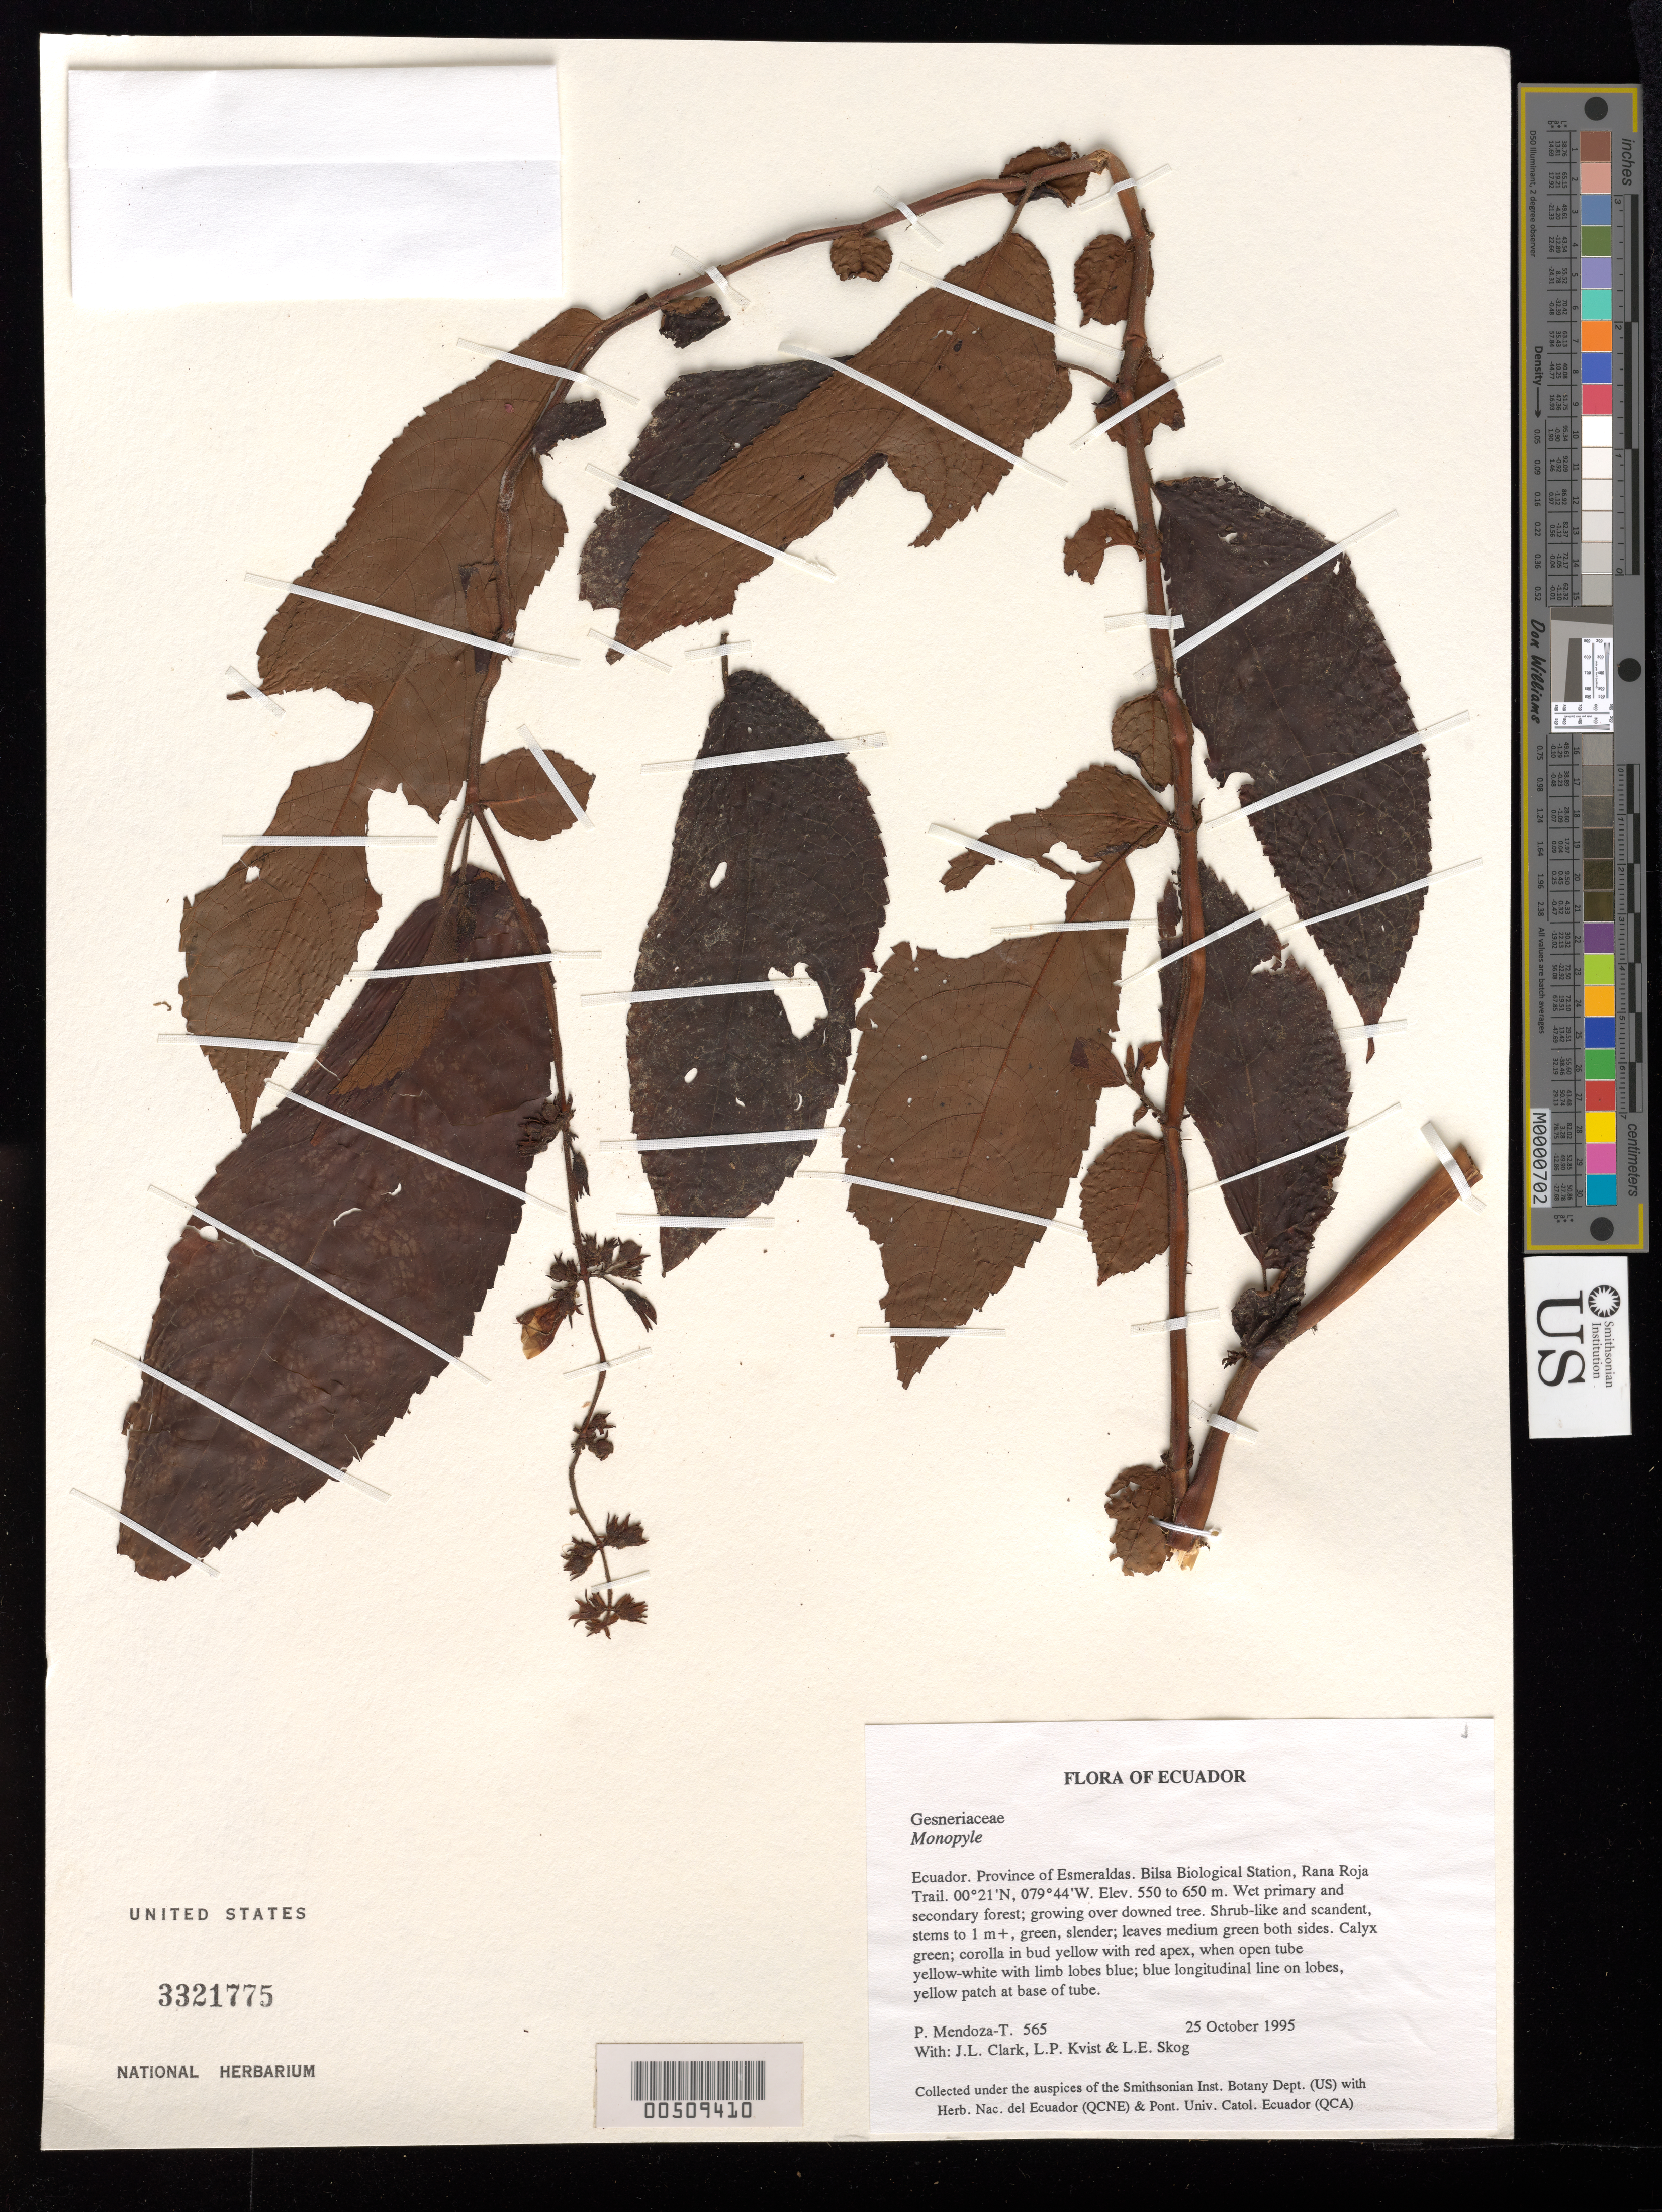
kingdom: Plantae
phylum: Tracheophyta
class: Magnoliopsida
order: Lamiales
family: Gesneriaceae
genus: Monopyle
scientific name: Monopyle sp.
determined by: Skog, Laurence E.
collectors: P. Mendoza-T., J. L. Clark, L. P. Kvist & L. E. Skog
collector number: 565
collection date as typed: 25 Oct 1995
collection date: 1995-10-25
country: Ecuador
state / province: Esmeraldas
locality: Bilsa Biological Station, Rana Roja Trail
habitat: Wet primary and secondary forest; growing over downed tree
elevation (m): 550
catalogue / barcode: US 3321775